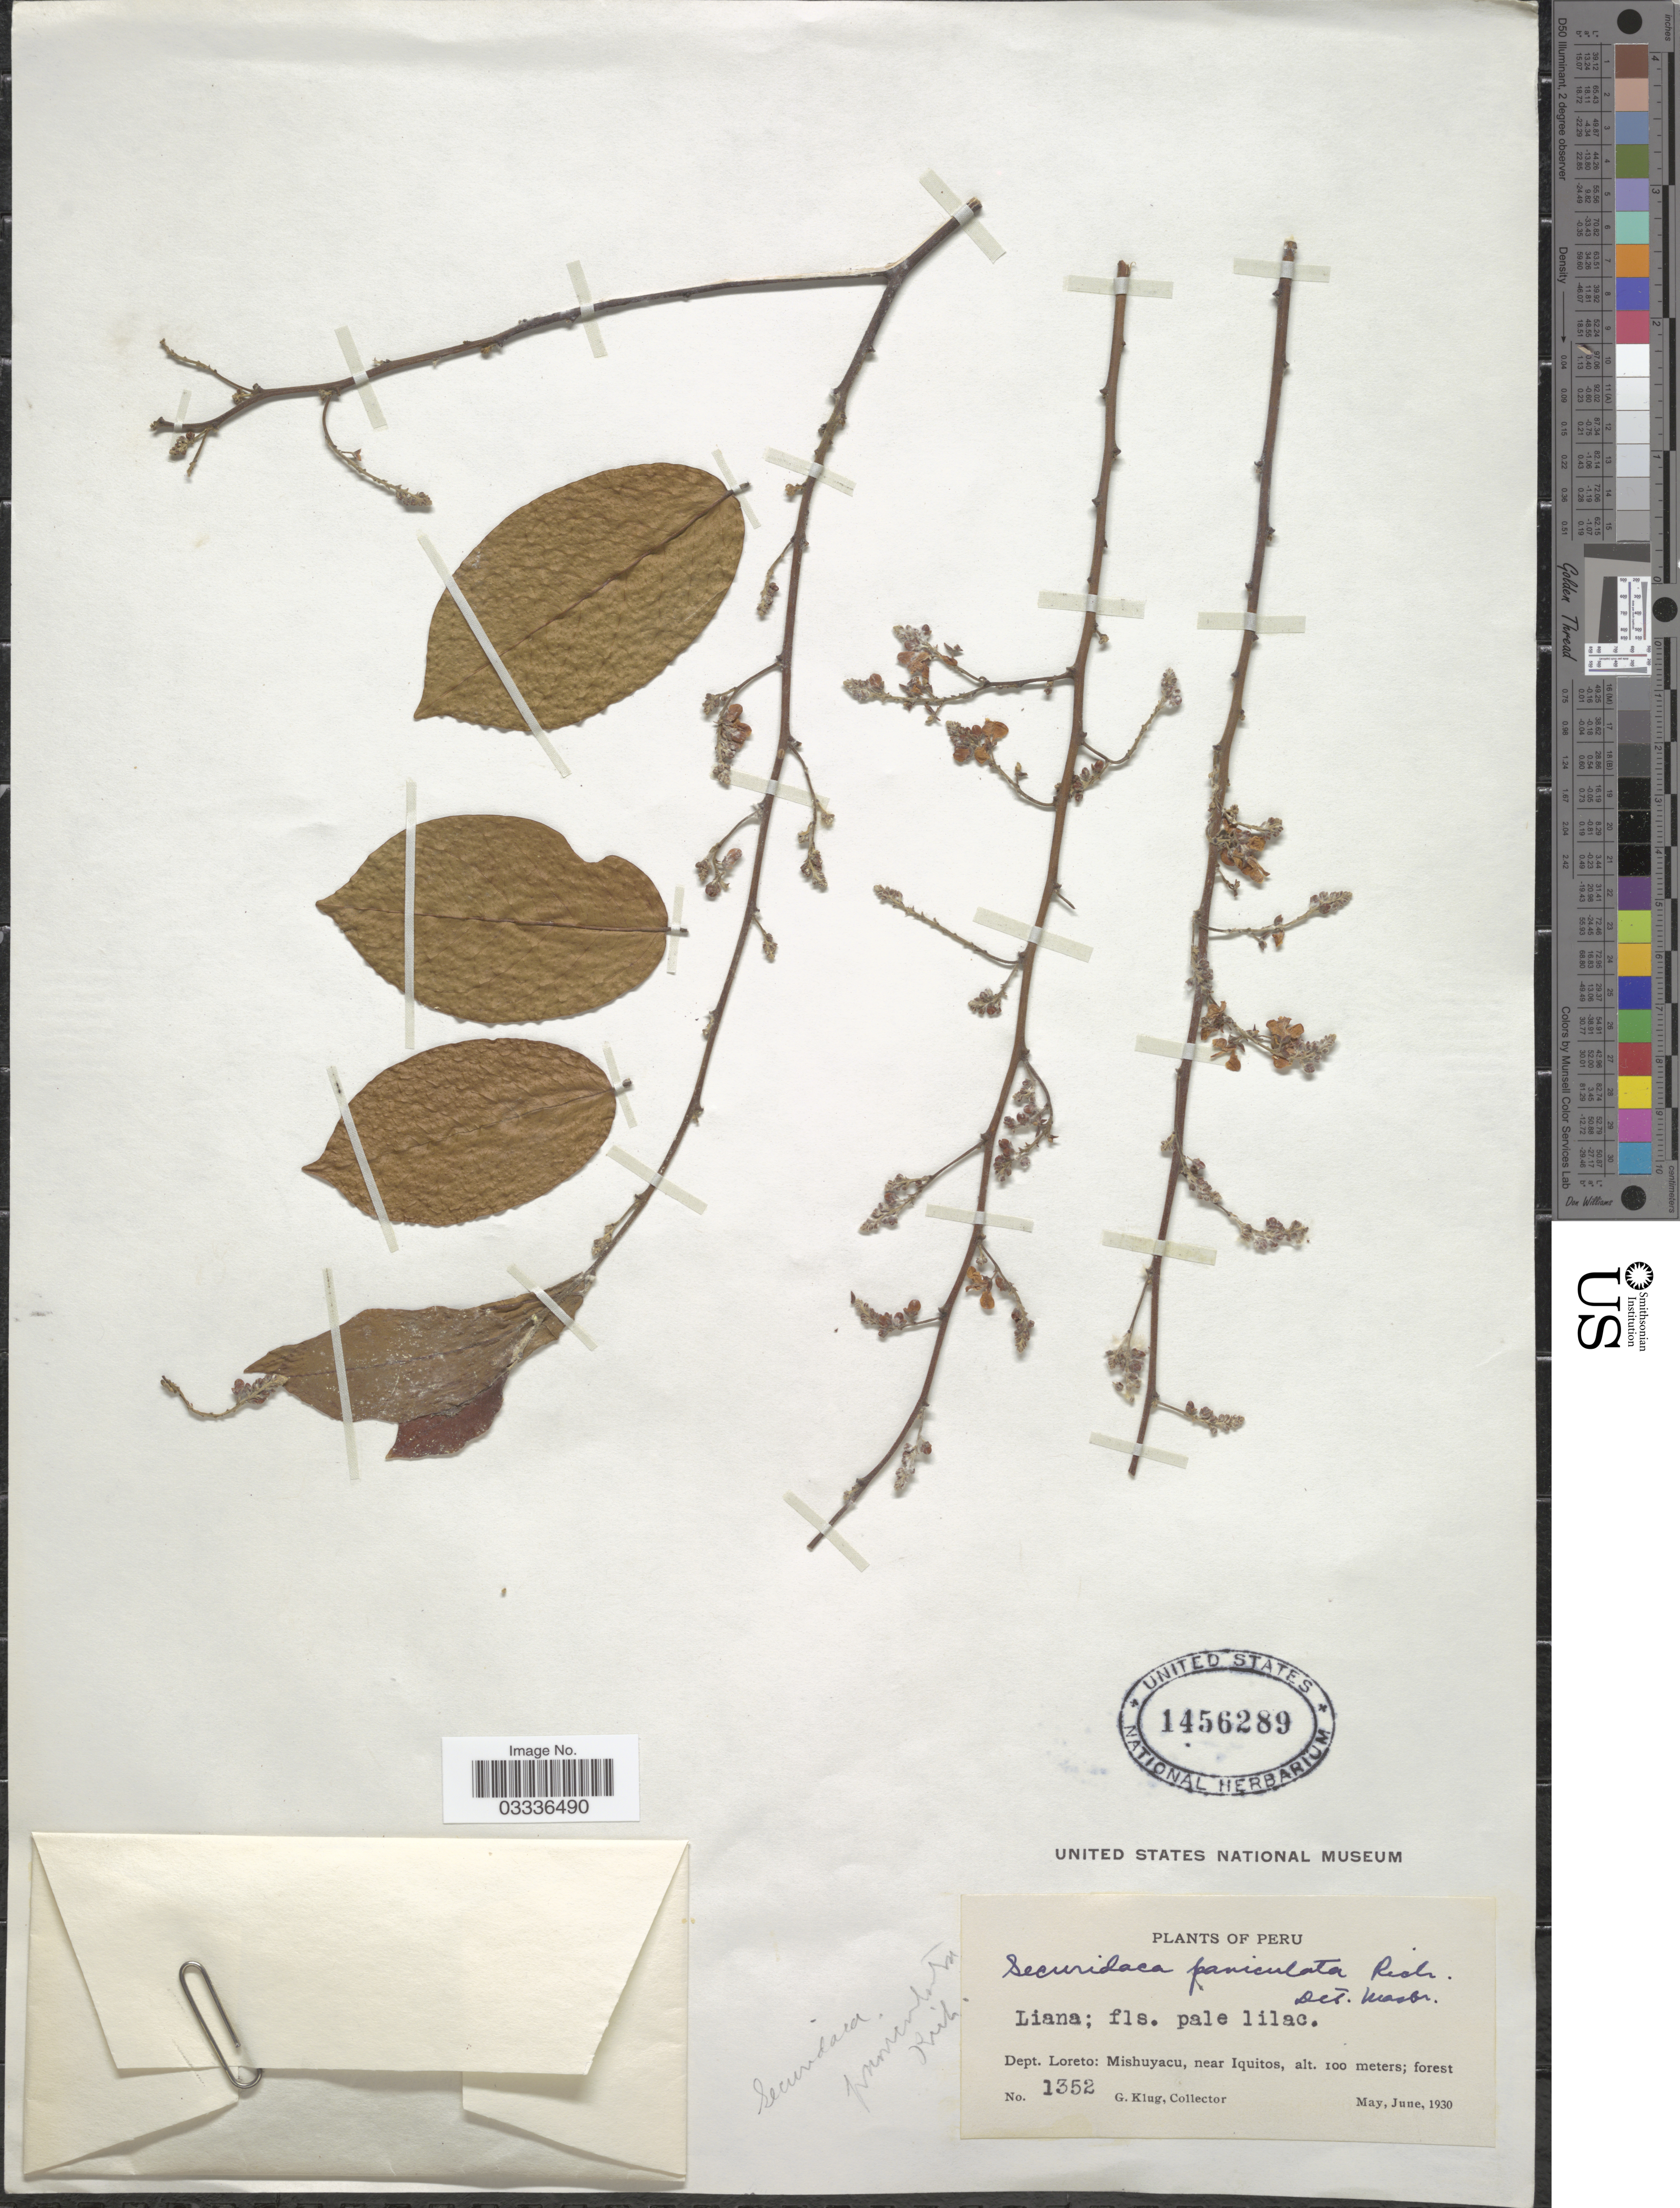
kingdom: Plantae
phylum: Tracheophyta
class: Magnoliopsida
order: Fabales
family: Polygalaceae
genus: Securidaca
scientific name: Securidaca paniculata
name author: Rich.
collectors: G. Klug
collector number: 1352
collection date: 1930-05/1930-06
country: Peru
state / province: Loreto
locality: Dept. Loreto: Mishuyacu, near Iquitos.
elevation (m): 100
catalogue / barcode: US 1456289